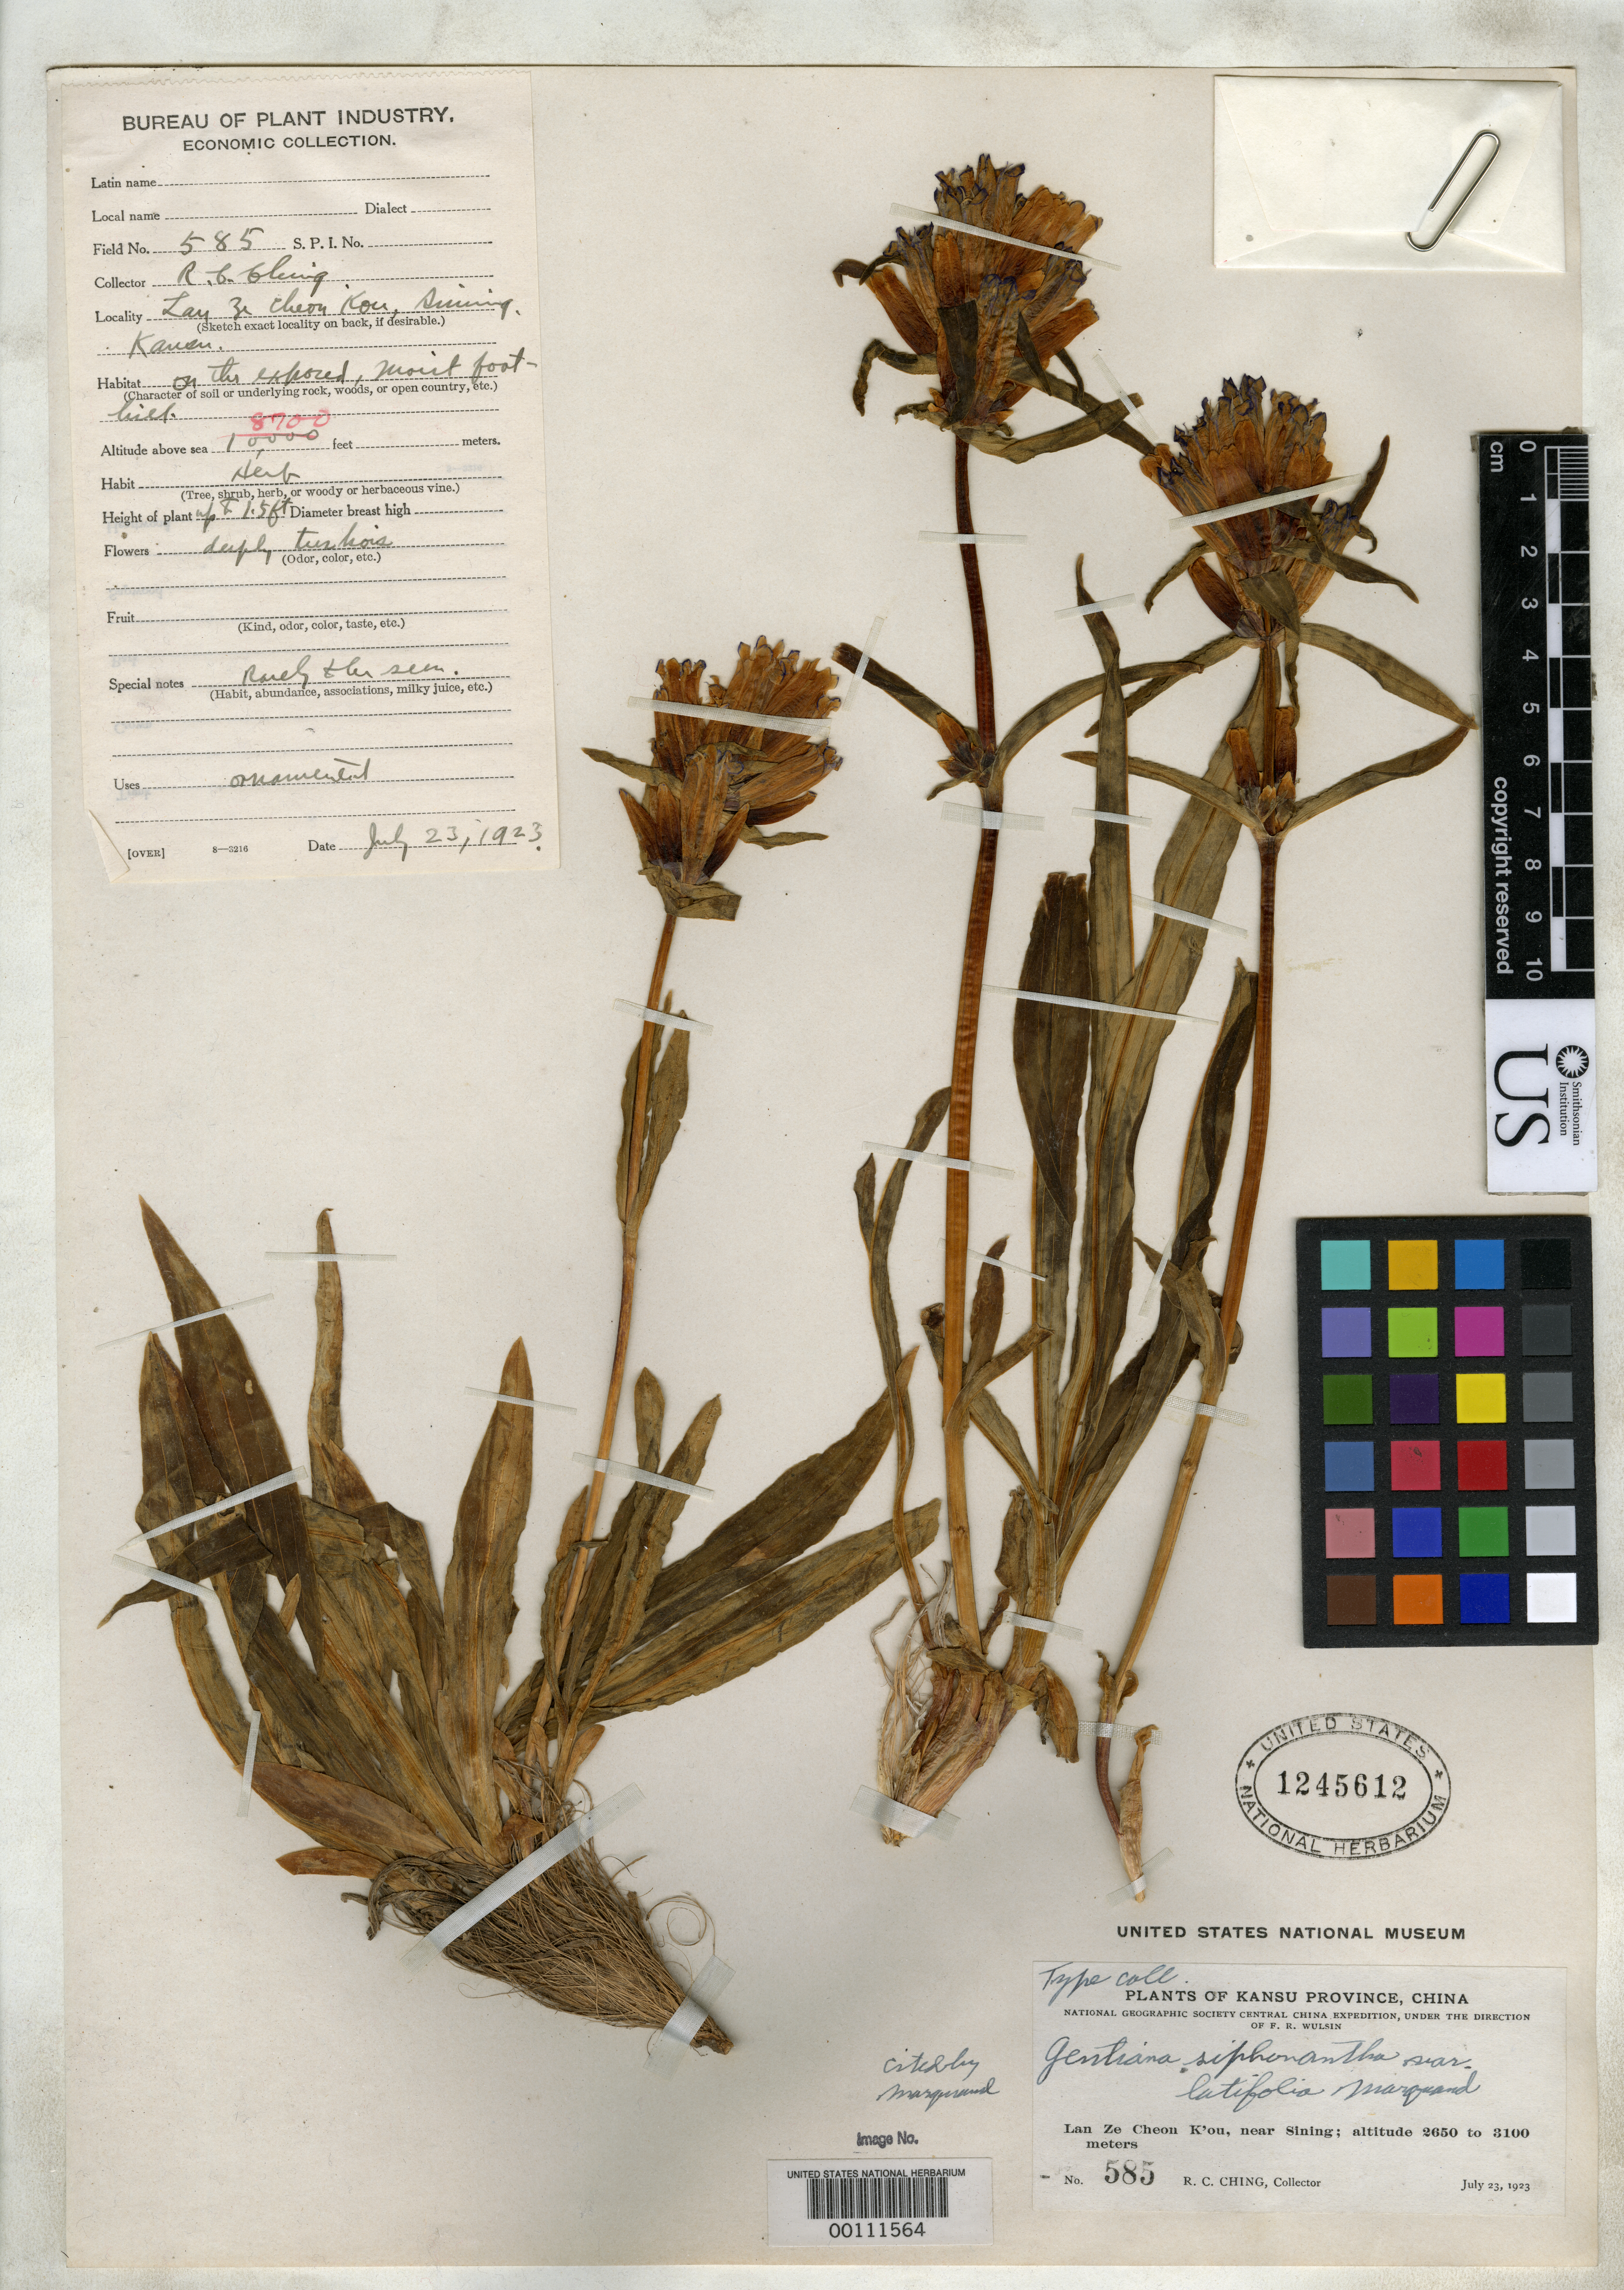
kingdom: Plantae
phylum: Tracheophyta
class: Magnoliopsida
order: Gentianales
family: Gentianaceae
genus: Gentiana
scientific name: Gentiana siphonantha var. latifolia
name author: C. Marquand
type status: Isotype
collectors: R. C. Ching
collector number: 585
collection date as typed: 23 Jul 1923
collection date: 1923-07-23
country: China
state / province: Gansu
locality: Lan Ze Cheon K'ou, near Sining.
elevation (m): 2650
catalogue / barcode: US 1245612